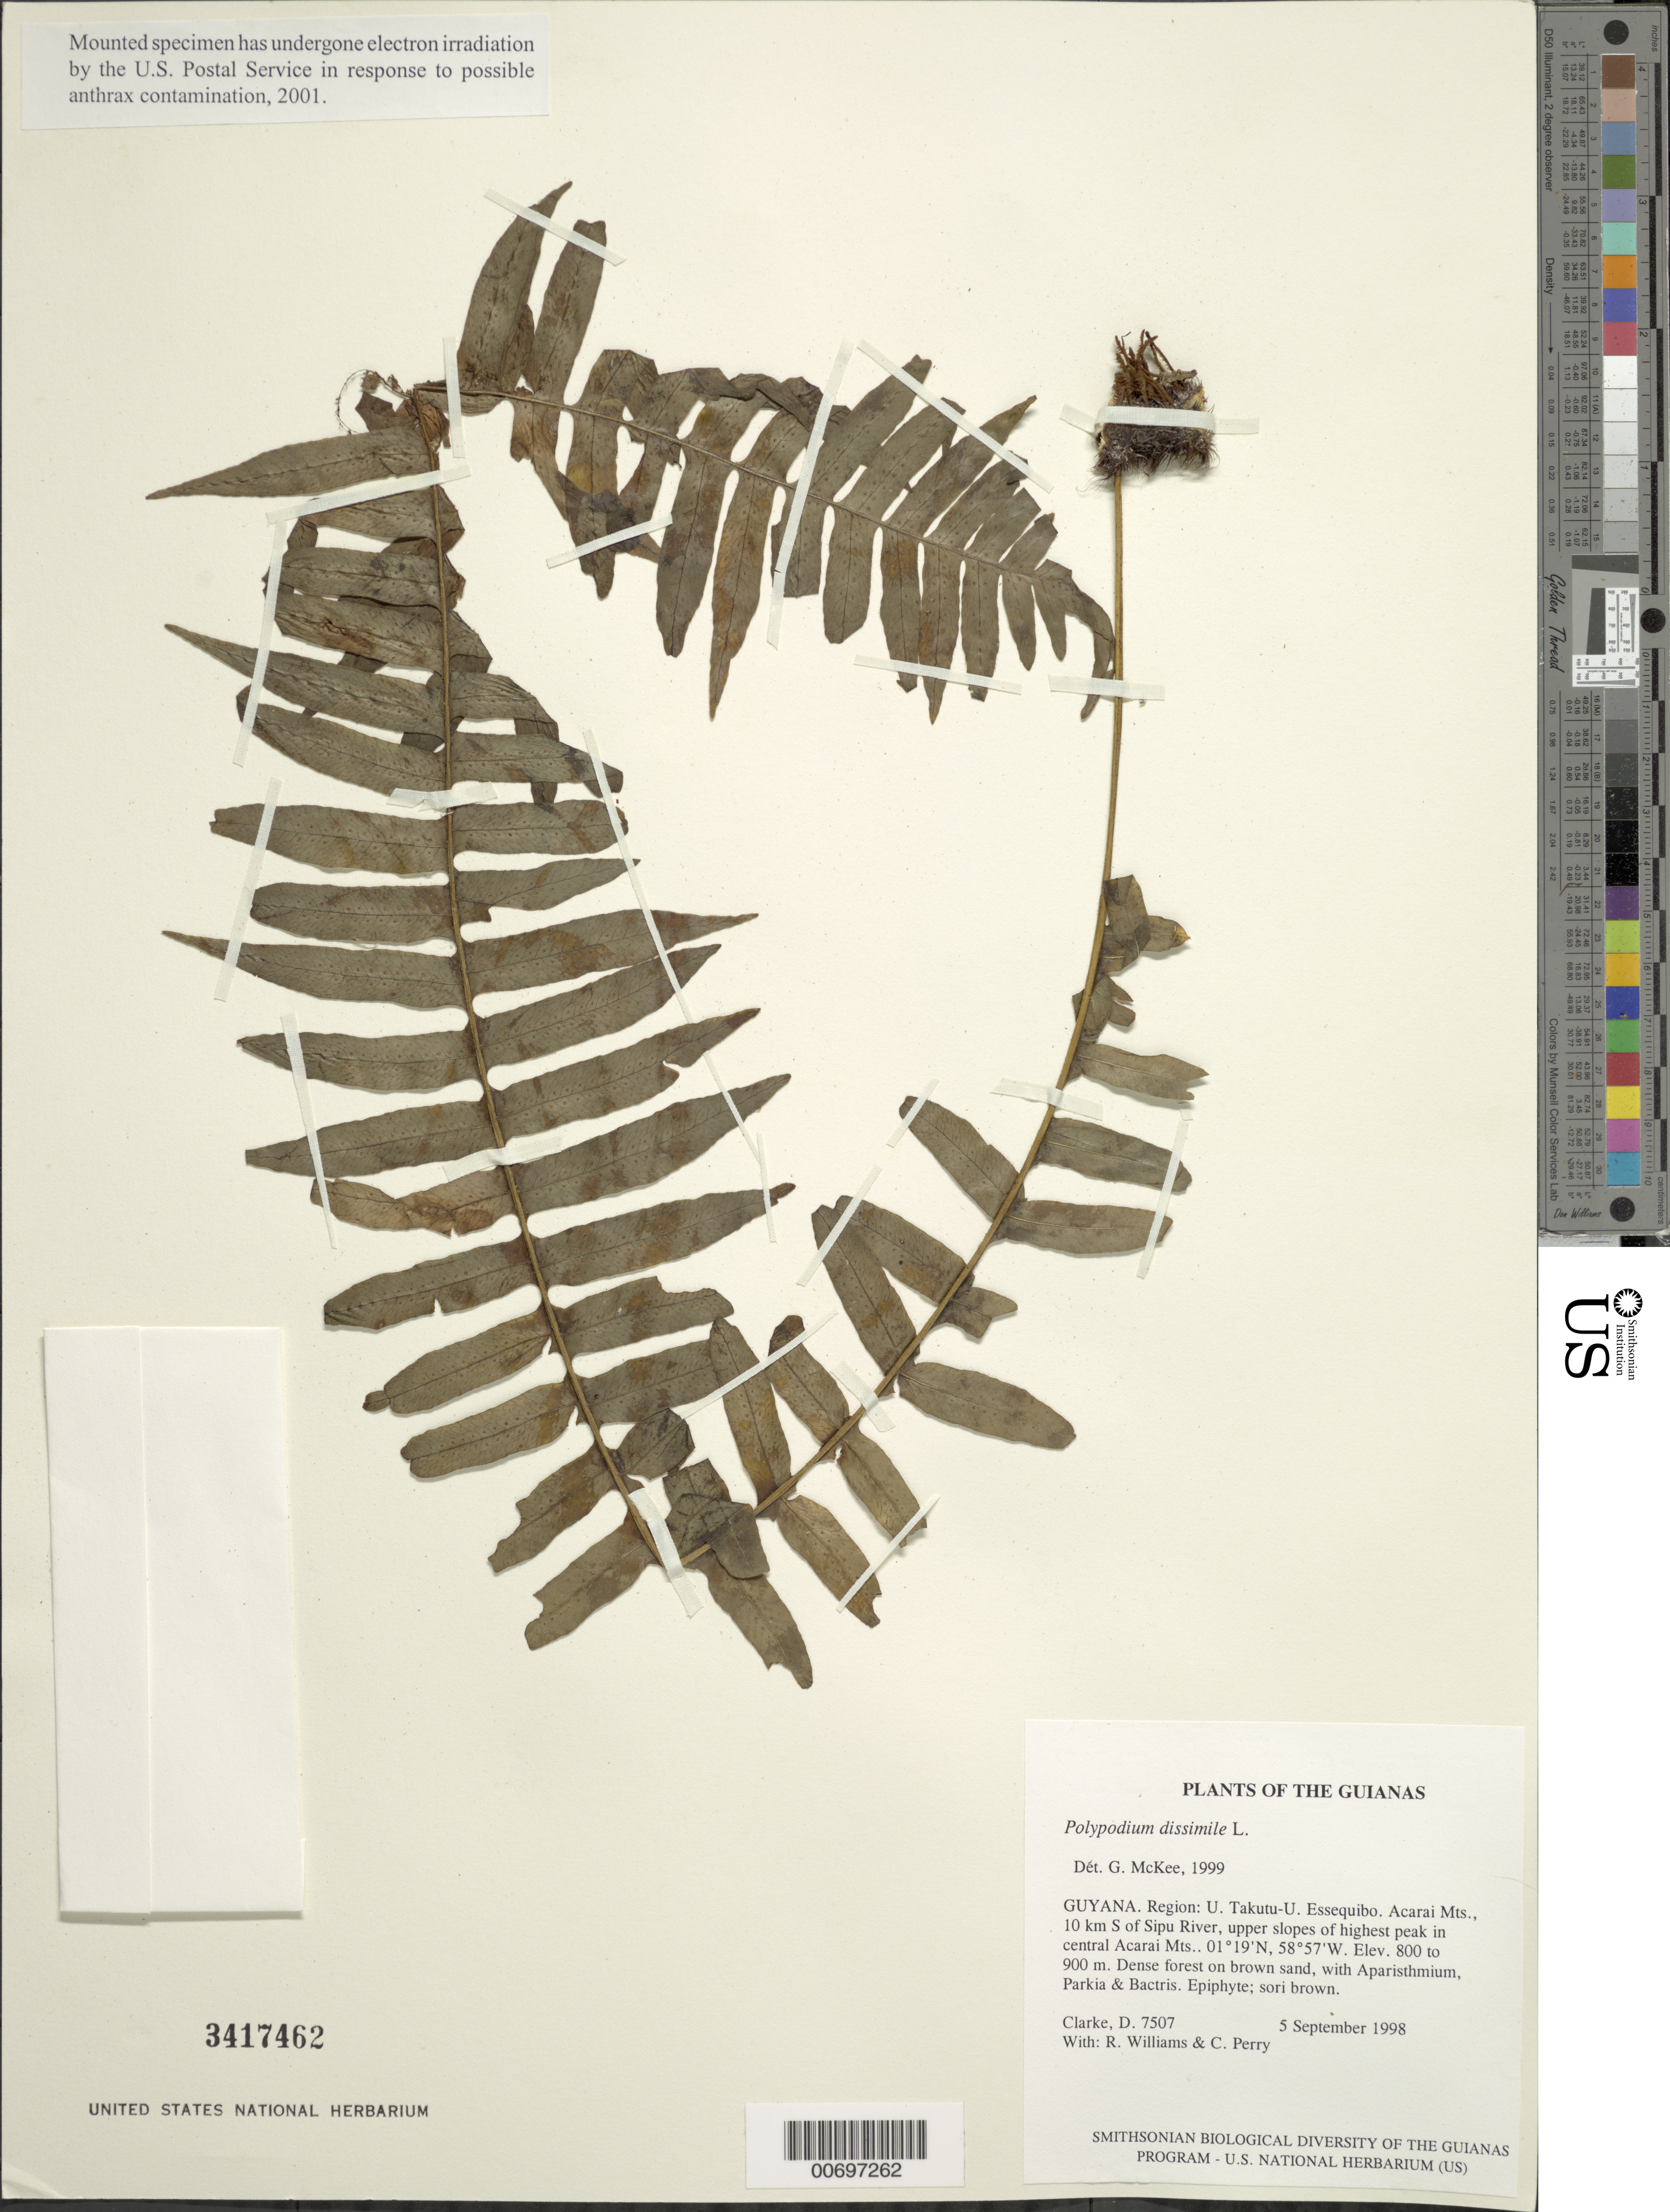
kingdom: Plantae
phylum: Tracheophyta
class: Polypodiopsida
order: Polypodiales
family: Polypodiaceae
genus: Polypodium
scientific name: Polypodium dulce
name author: Poir.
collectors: H. D. Clarke, R. Williams & C. Perry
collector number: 7507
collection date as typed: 5 September 1998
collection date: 1998-09-05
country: Guyana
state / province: U. Takutu-U. Essequibo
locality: Acarai Mts., 10 km S of Sipu River, upper slopes of highest peak in central Acarai Mts.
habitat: Dense forest on brown sand, with Aparisthmium, Parkia & Bactris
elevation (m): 800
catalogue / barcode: US 3417462